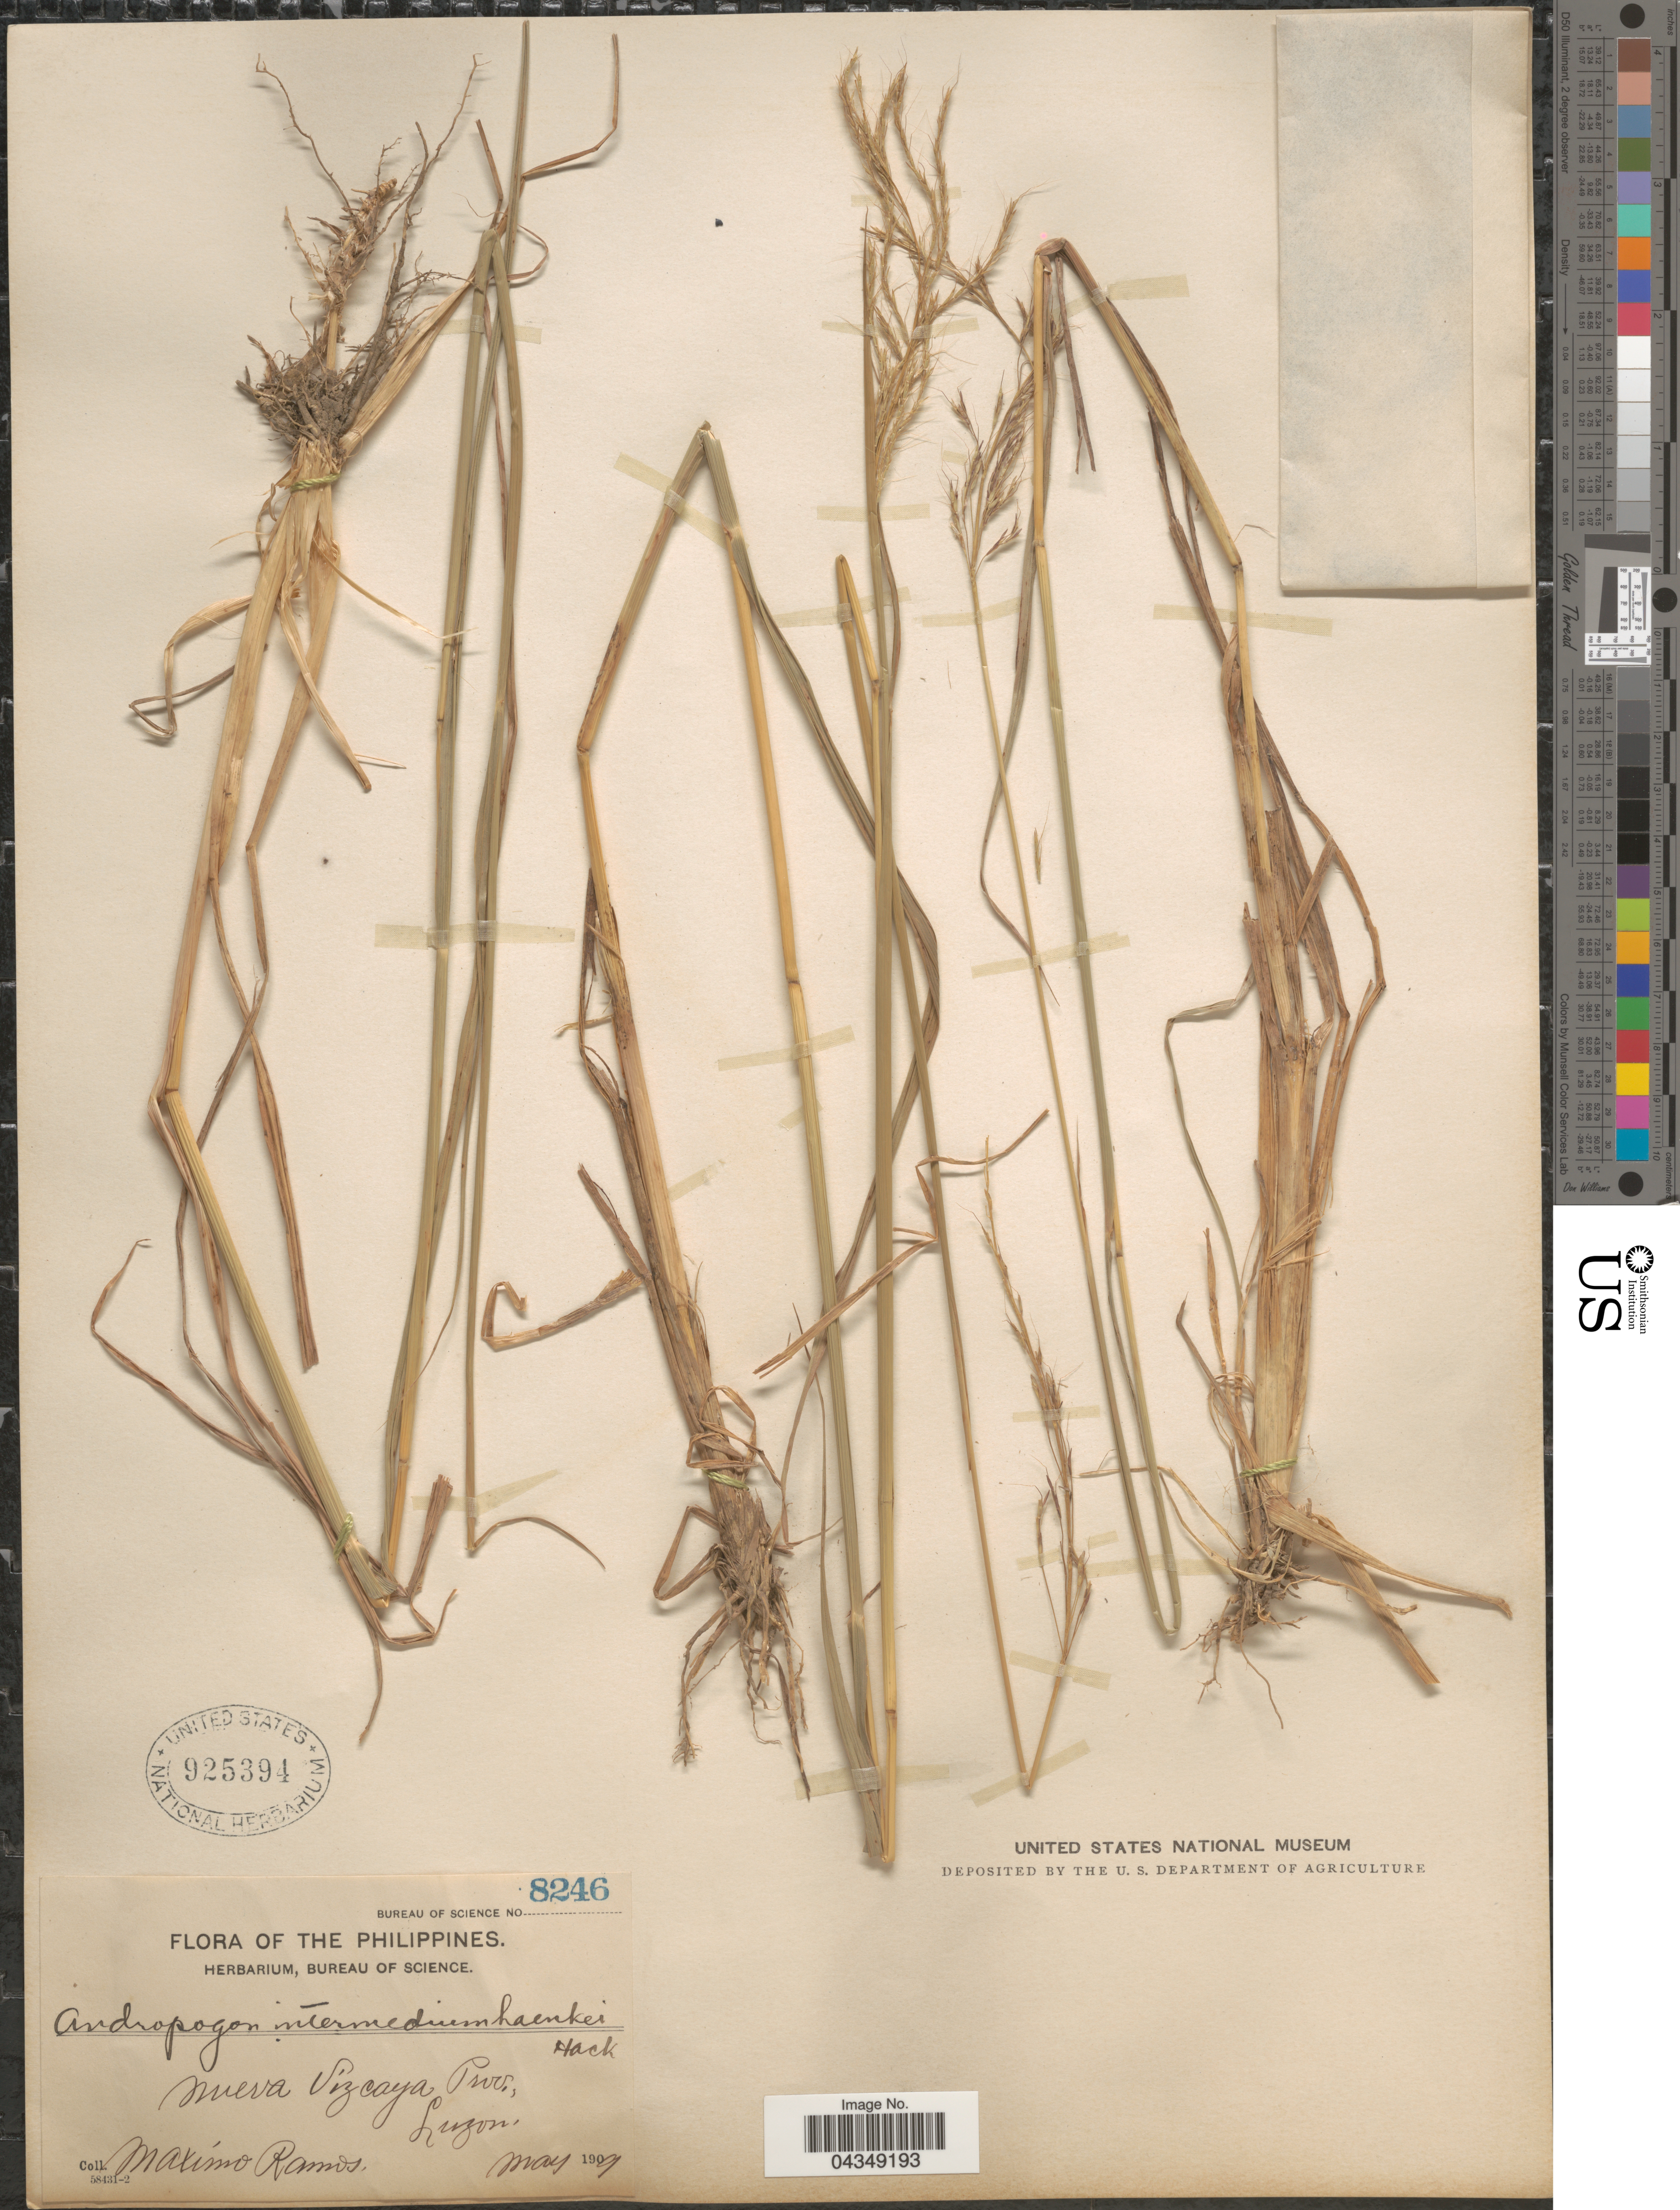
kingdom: Plantae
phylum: Tracheophyta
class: Liliopsida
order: Poales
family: Poaceae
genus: Bothriochloa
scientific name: Bothriochloa bladhii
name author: (Retz.) S.T. Blake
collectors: M. Ramos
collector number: Bureau of Science 8246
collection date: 1909-05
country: Philippines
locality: Nueva Viscaya Prov., Luzon.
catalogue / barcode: US 925394